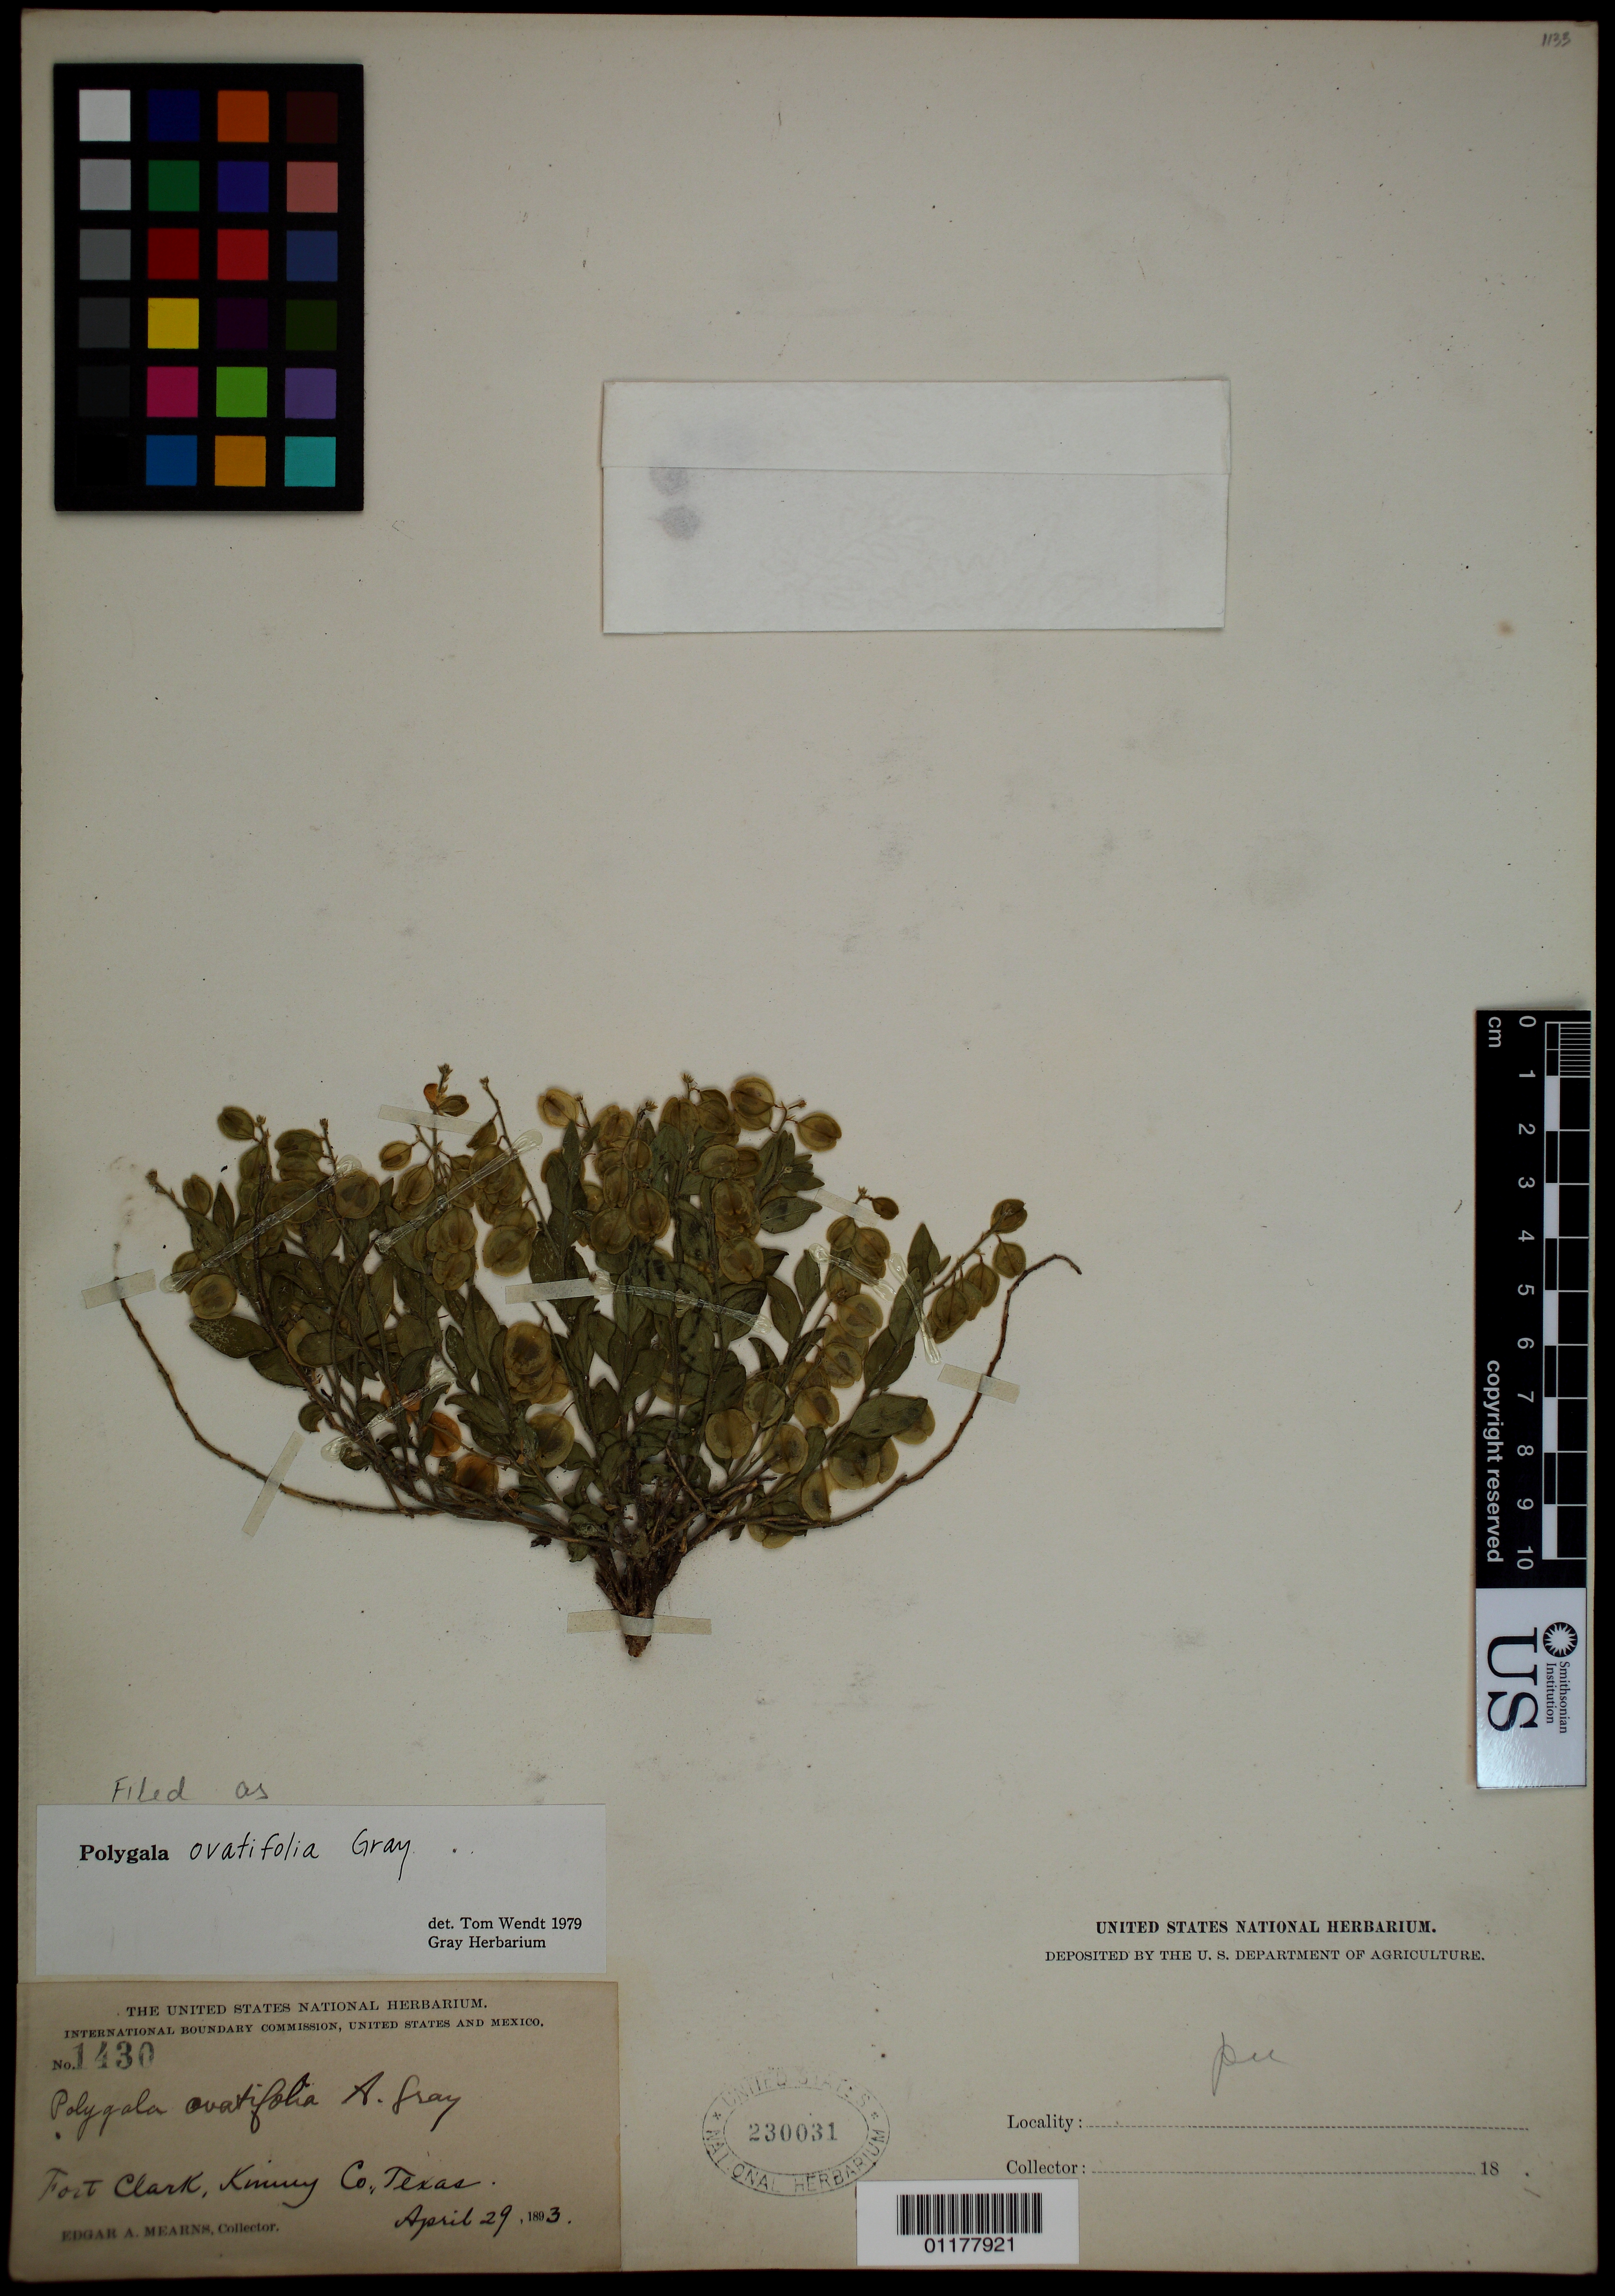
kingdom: Plantae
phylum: Tracheophyta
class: Magnoliopsida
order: Fabales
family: Polygalaceae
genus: Hebecarpa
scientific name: Hebecarpa ovatifolia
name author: (A. Gray) J.R. Abbott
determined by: Strong, Mark T., (BOT), Smithsonian Institution - National Museum of Natural History (UNITED STATES)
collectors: E. A. Mearns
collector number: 1430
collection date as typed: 29 Apr 1893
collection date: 1893-04-29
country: United States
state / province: Texas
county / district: Kinney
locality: Fort Clark, Texas.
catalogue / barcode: US 230031